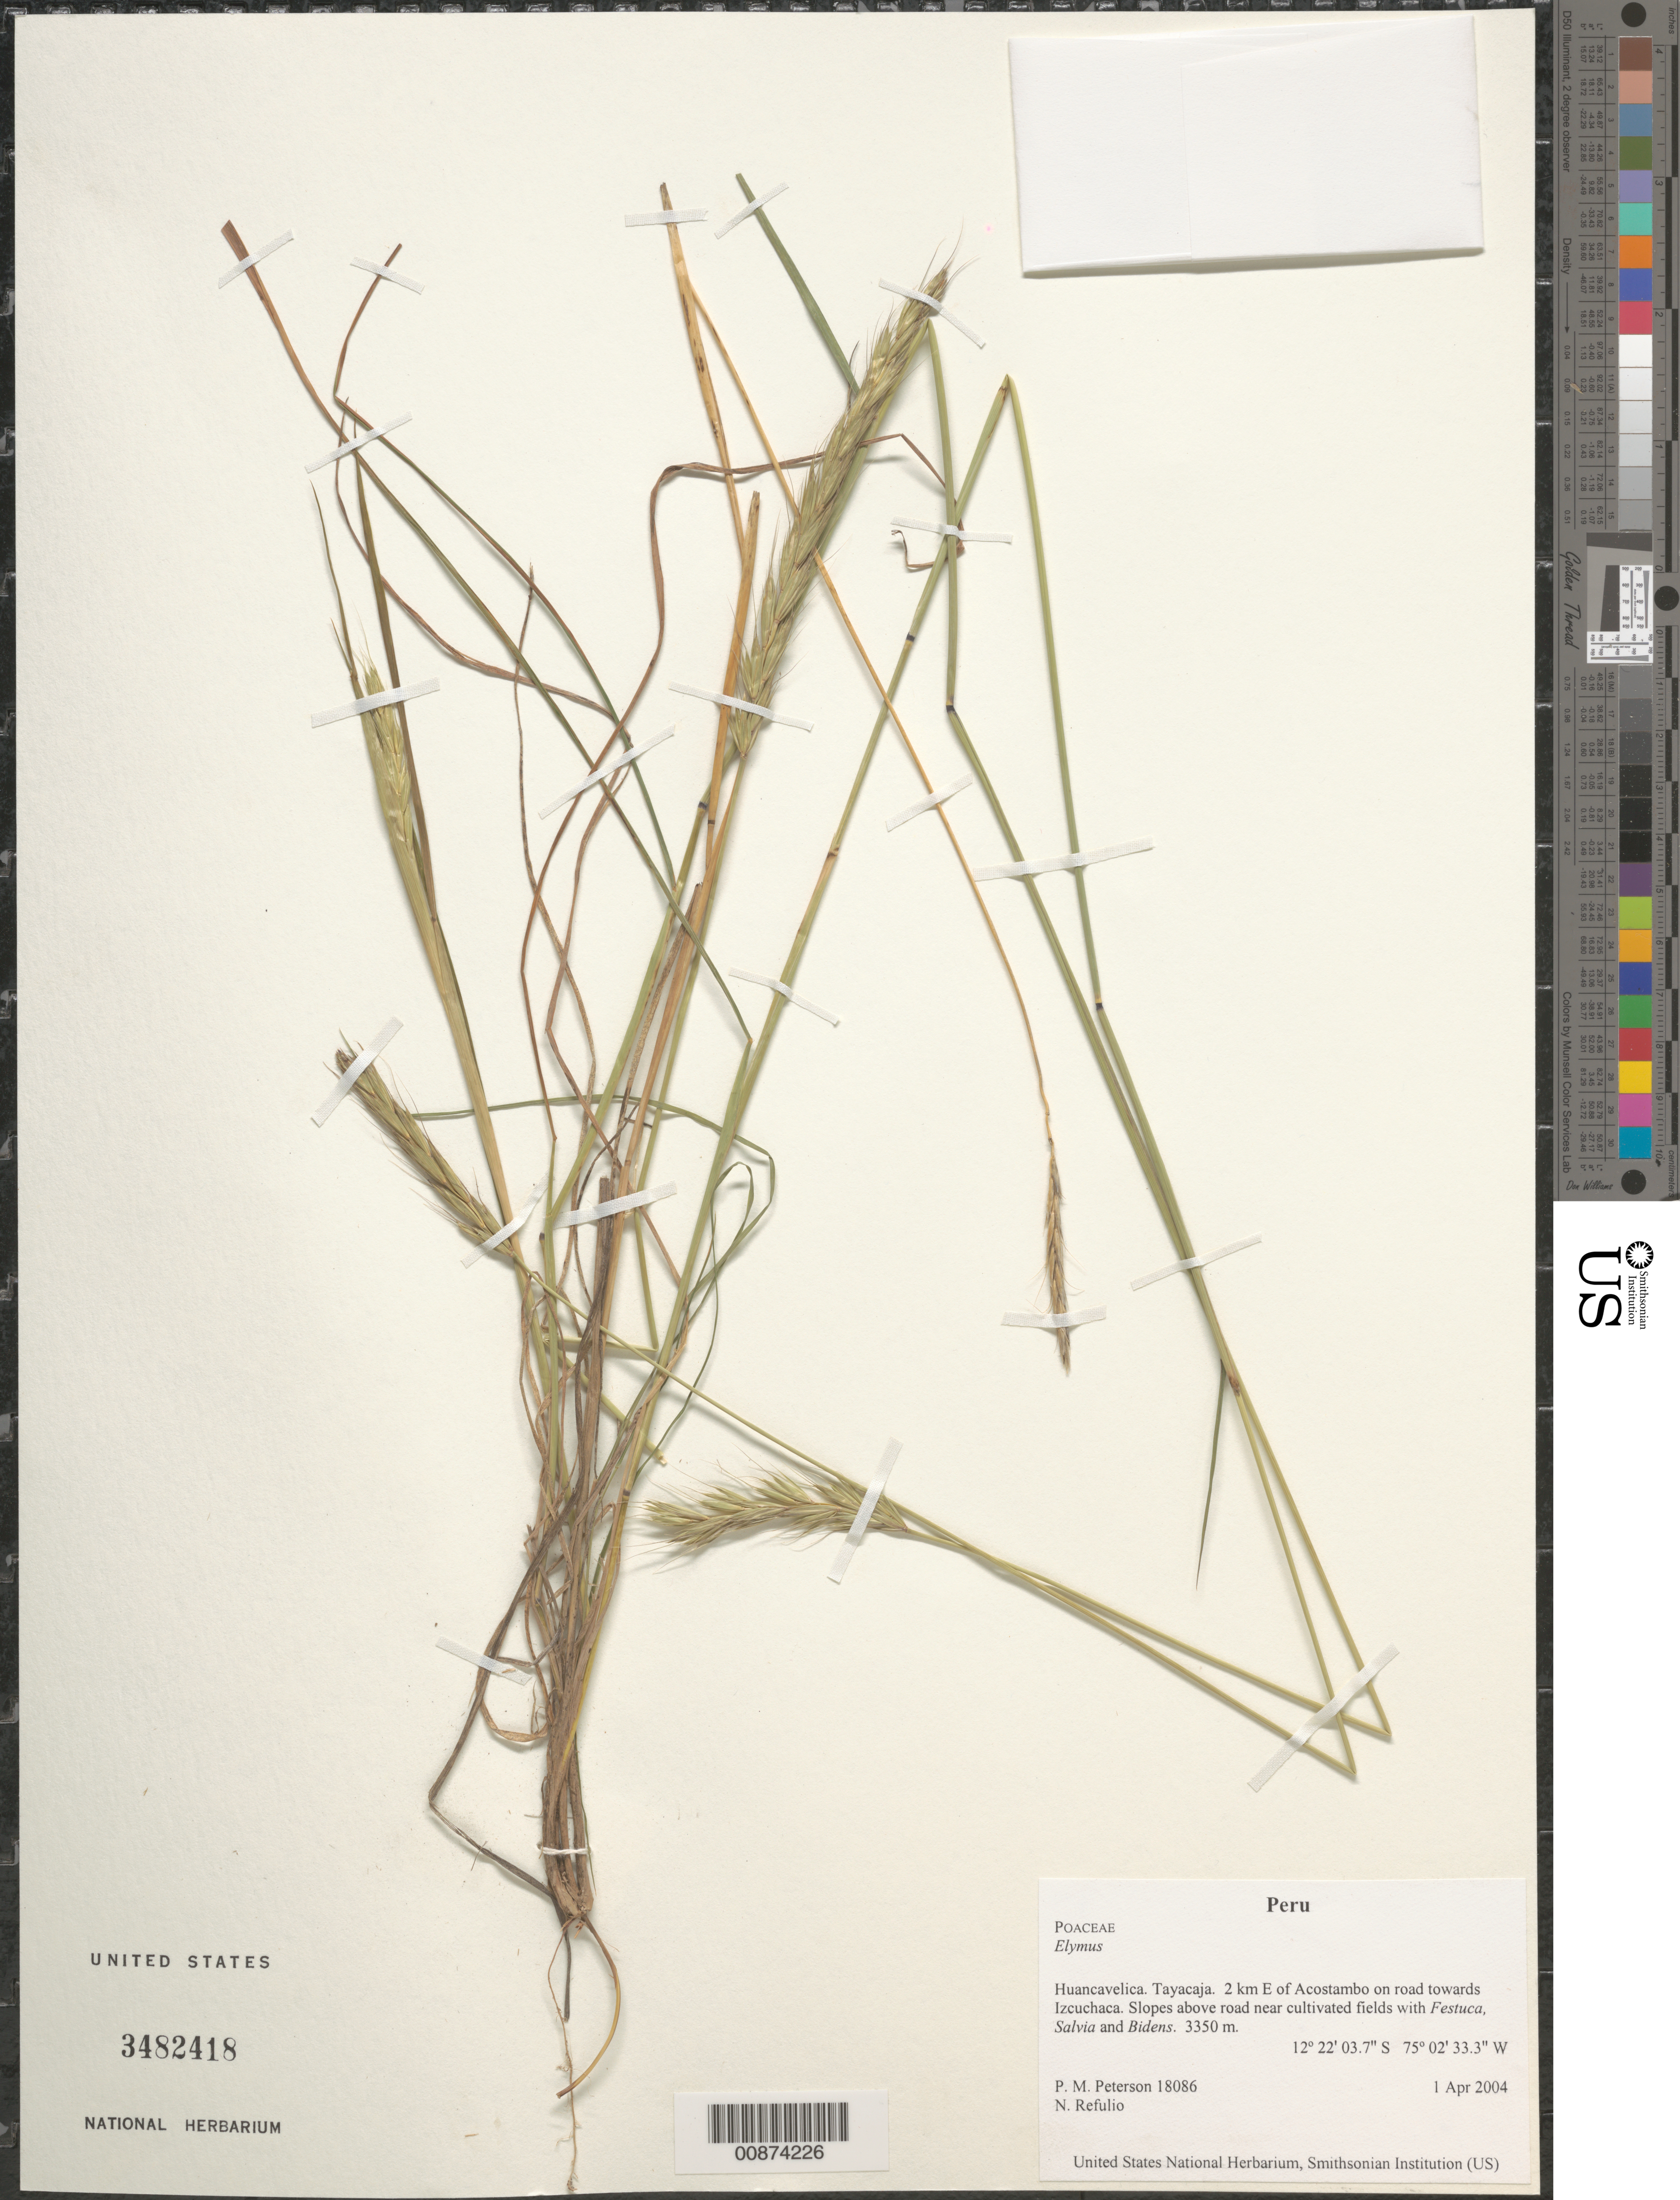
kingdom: Plantae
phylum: Tracheophyta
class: Liliopsida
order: Poales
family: Poaceae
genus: Elymus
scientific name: Elymus sp.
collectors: P. M. Peterson & N. Refulio-Rodríguez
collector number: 18086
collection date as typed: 01 Apr 2004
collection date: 2004-04-01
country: Peru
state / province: Huancavelica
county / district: Tayacaja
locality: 2 km E of Acostambo on road towards Izcuchaca. Slopes above road near cultivated fields with Festuca, Salvia and Bidens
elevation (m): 3350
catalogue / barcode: US 3482418